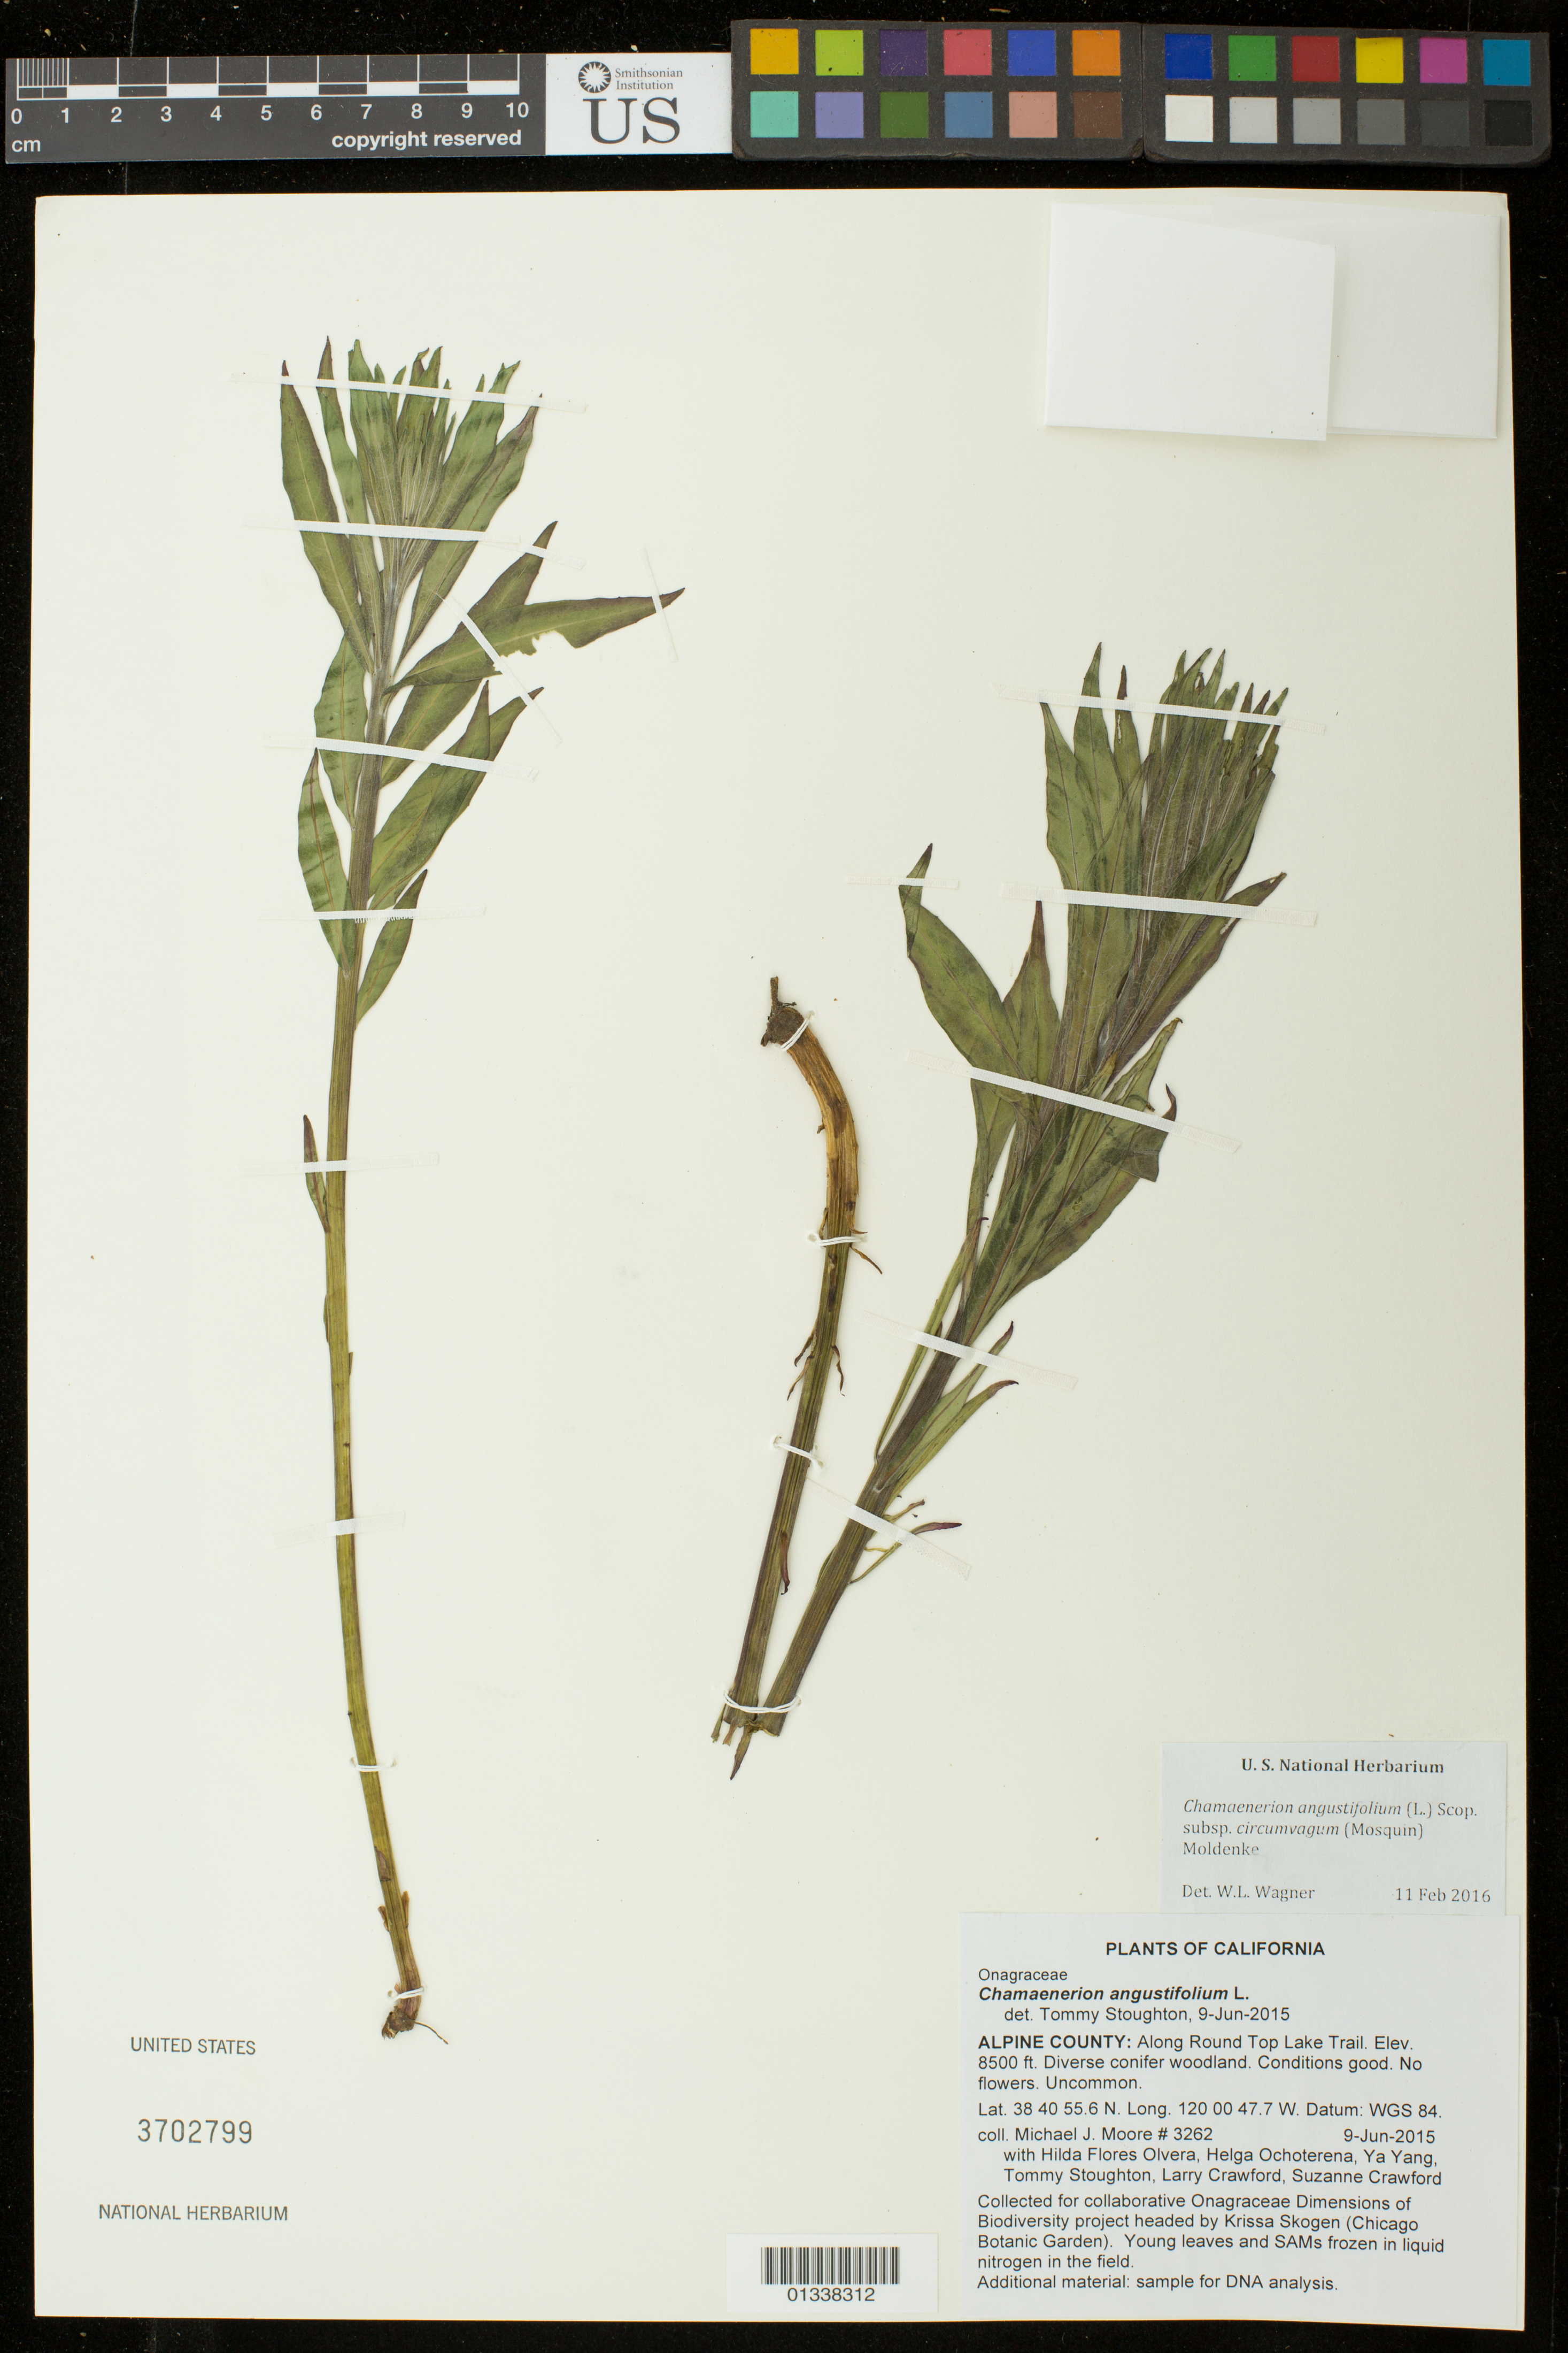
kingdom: Plantae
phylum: Tracheophyta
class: Magnoliopsida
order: Myrtales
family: Onagraceae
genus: Chamaenerion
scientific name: Chamaenerion angustifolium subsp. circumvagum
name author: (Mosquin) Moldenke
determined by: Wagner, W. L., (BOT), Smithsonian Institution - National Museum of Natural History (UNITED STATES)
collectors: M. J. Moore, H. Flores Olvera, H. Ochoterena-B., Y. Yang, T. Stoughton, L. Crawford & S. Crawford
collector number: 3262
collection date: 2015-06-09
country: United States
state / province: California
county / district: Alpine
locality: Along Round Top Lake Trail.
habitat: Diverse conifer woodland. Conditions good.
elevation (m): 2591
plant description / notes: Collected for collaborative Onagraceae Dimensions of Biodiversity project headed by Krissa Skogen (Chicago Botanic Garden). Young leaves and SAMs frozen in liquid nitrogen in the field.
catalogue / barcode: US 3702799